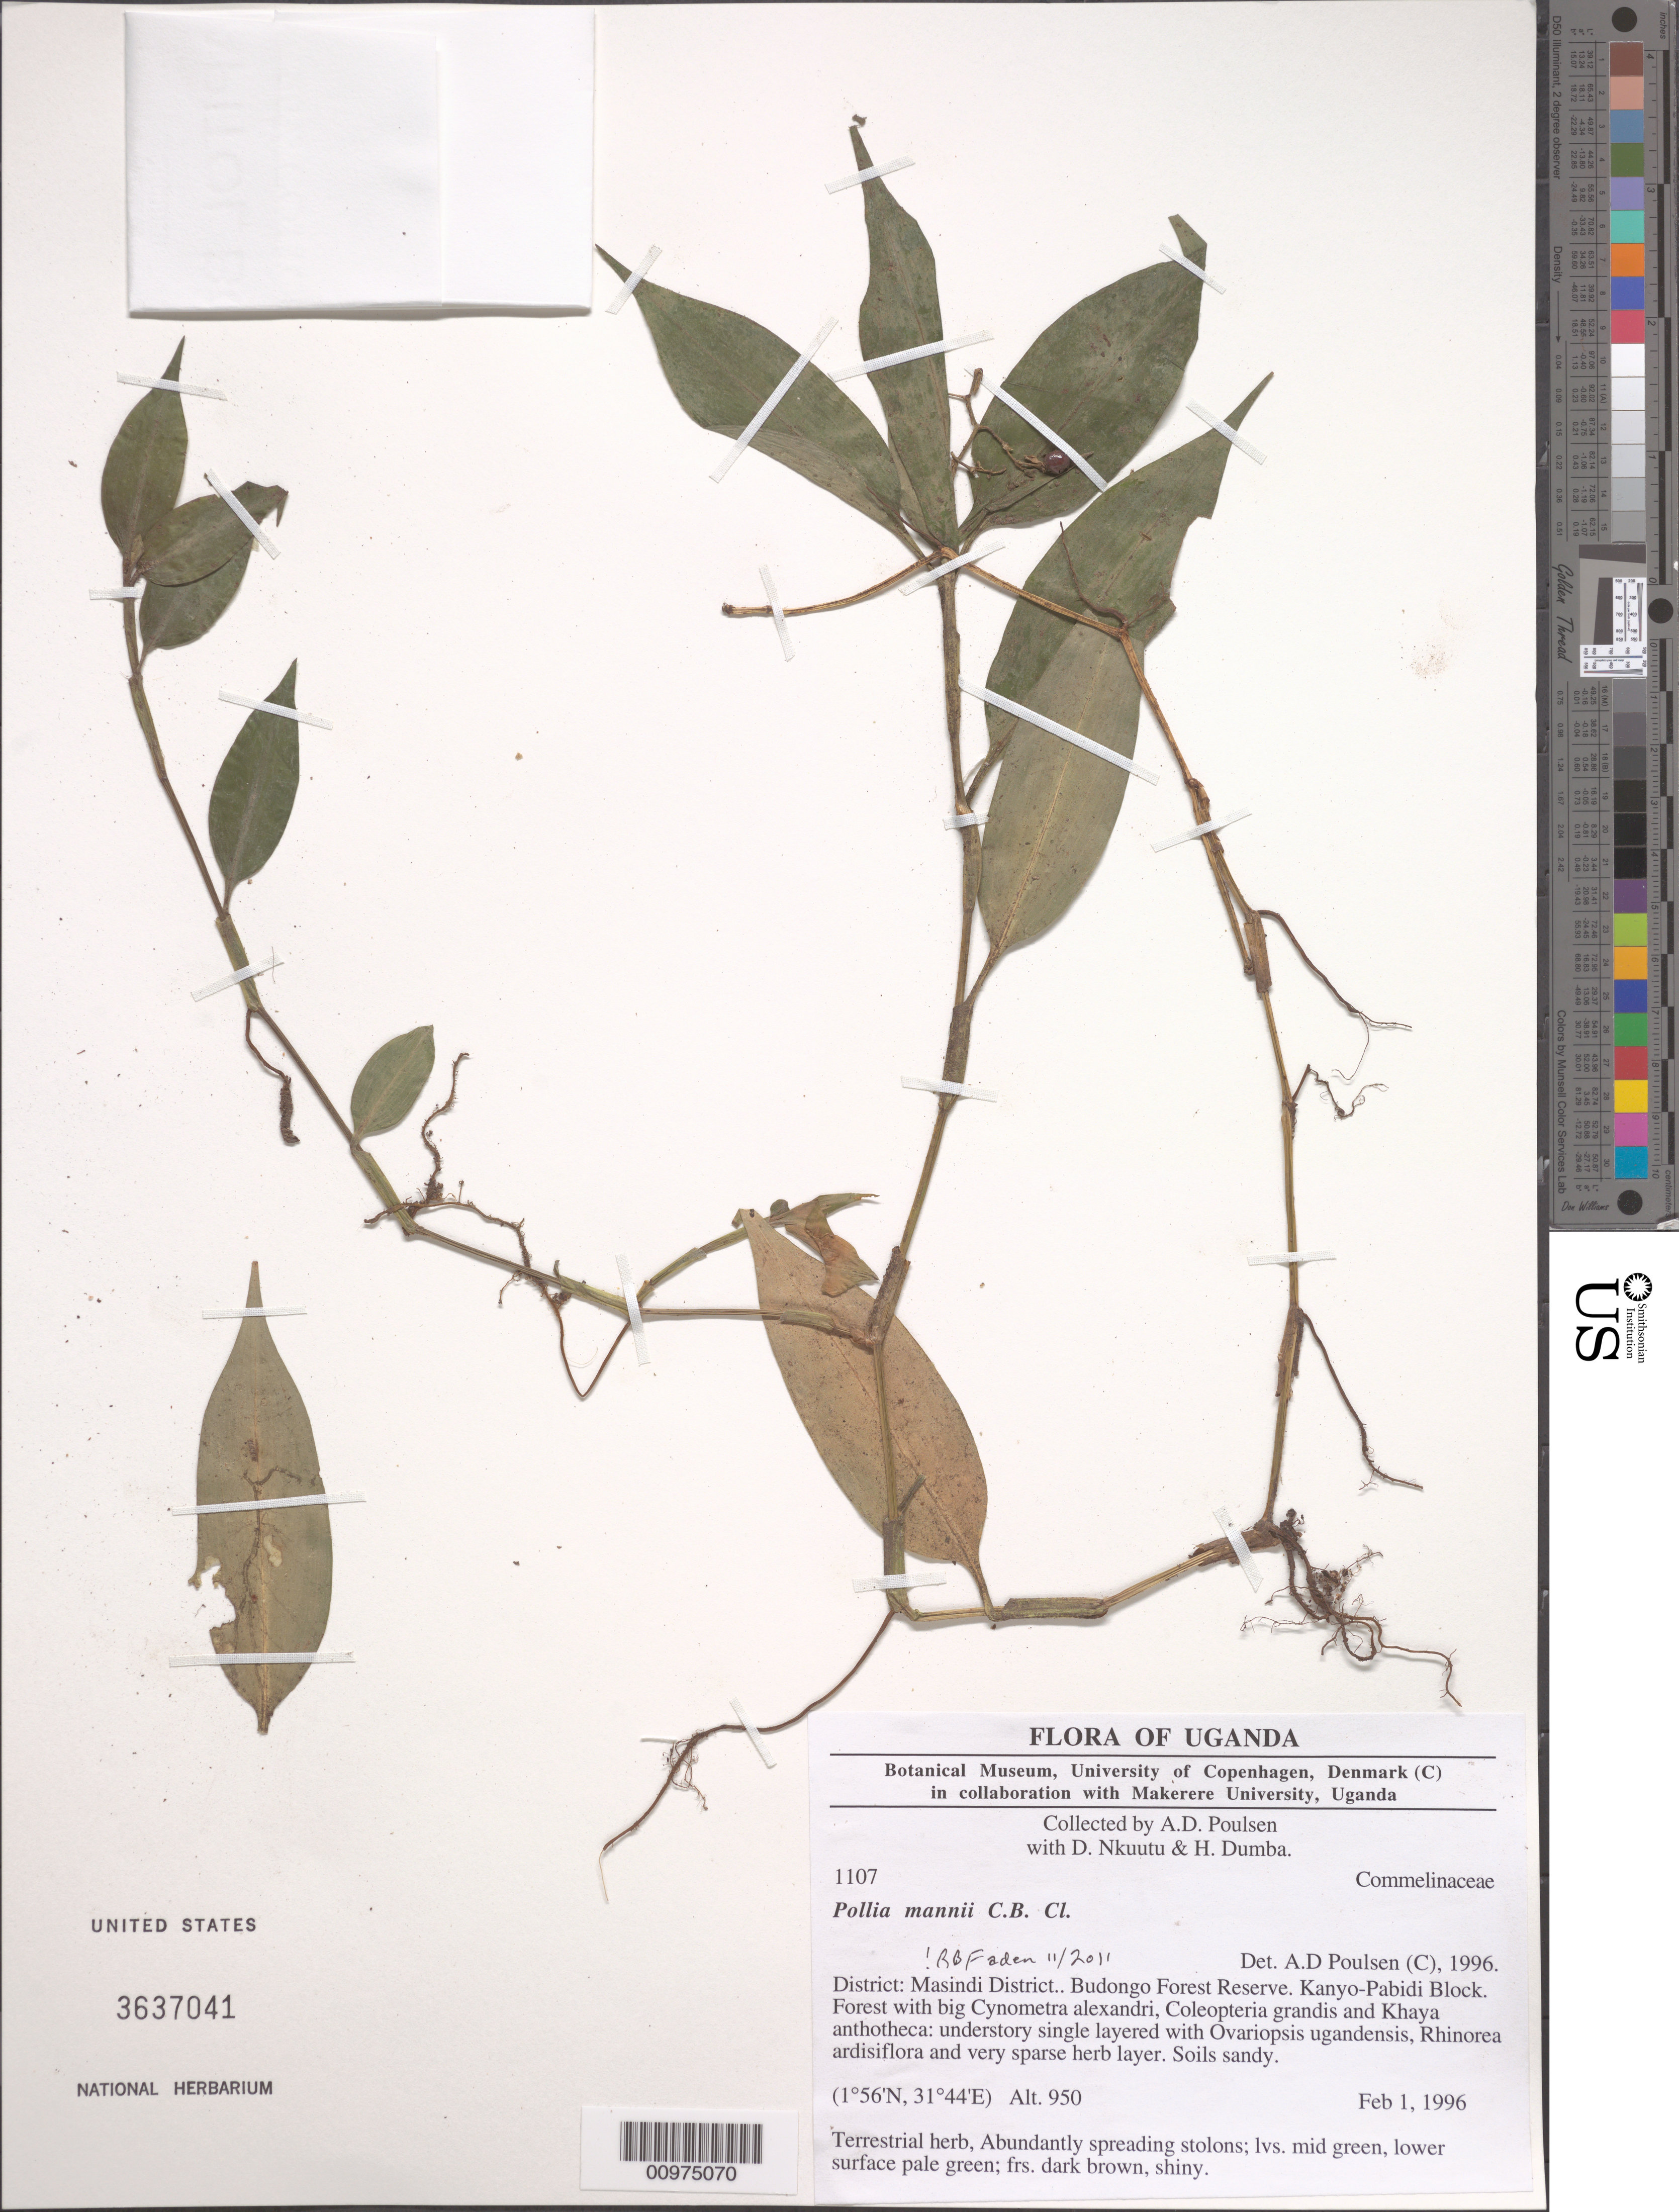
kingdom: Plantae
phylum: Tracheophyta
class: Liliopsida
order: Commelinales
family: Commelinaceae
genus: Pollia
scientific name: Pollia mannii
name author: C.B. Clarke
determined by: Faden, Robert B., (US), Smithsonian Institution - National Museum of Natural History (UNITED STATES)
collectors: A. Poulsen, D. Nkuutu & H. Dumba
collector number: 1107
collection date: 1996-02-01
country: Uganda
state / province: Western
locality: Budongo Forest Reserve. Kanyo-Pabidi Block. Forest with big Cynometra alexandri, Coleopteria grandis and Khaya anthotheca: understory siingle layered with Ovariopsis ugandensis, Rhinorea ardisiflara and very sparse herb layer.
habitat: Soils sandy.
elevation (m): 950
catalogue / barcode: US 3637041